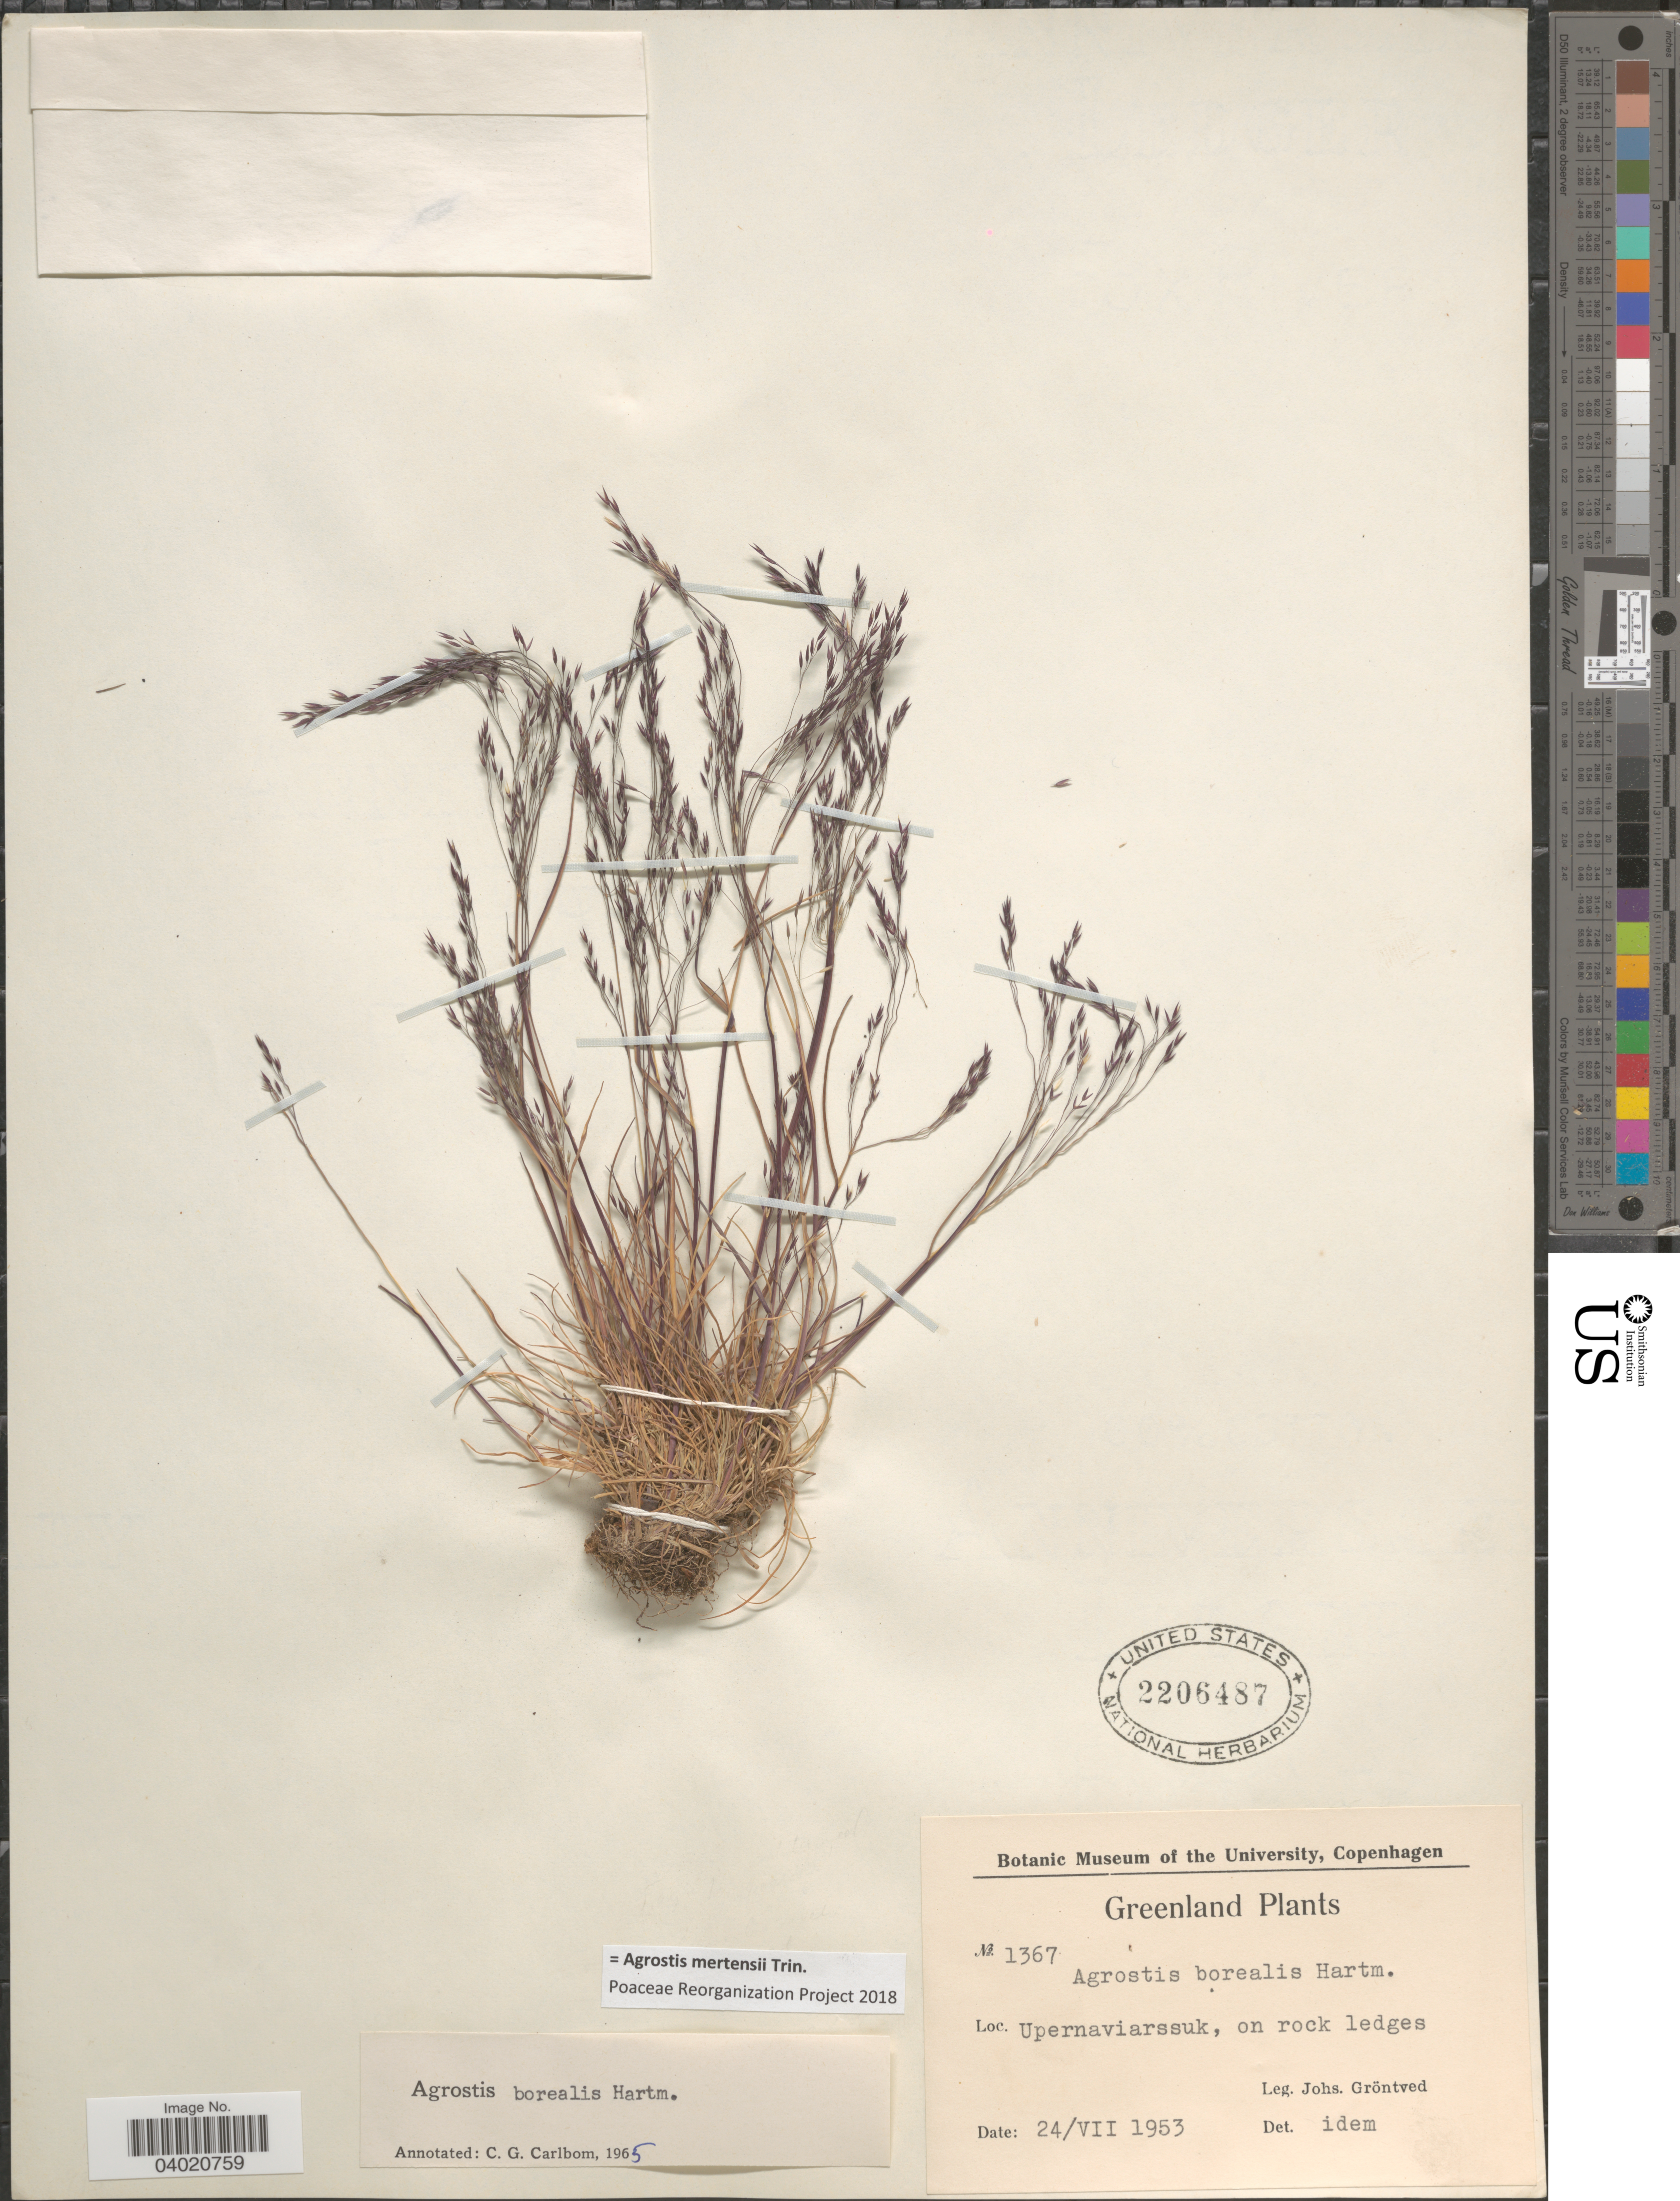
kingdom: Plantae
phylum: Tracheophyta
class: Liliopsida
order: Poales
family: Poaceae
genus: Agrostis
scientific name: Agrostis mertensii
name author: Trin.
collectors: J. Gröntved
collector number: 1367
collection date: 1953-07-24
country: Greenland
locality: Upernaviarssuk, on rock ledges.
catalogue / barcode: US 2206487